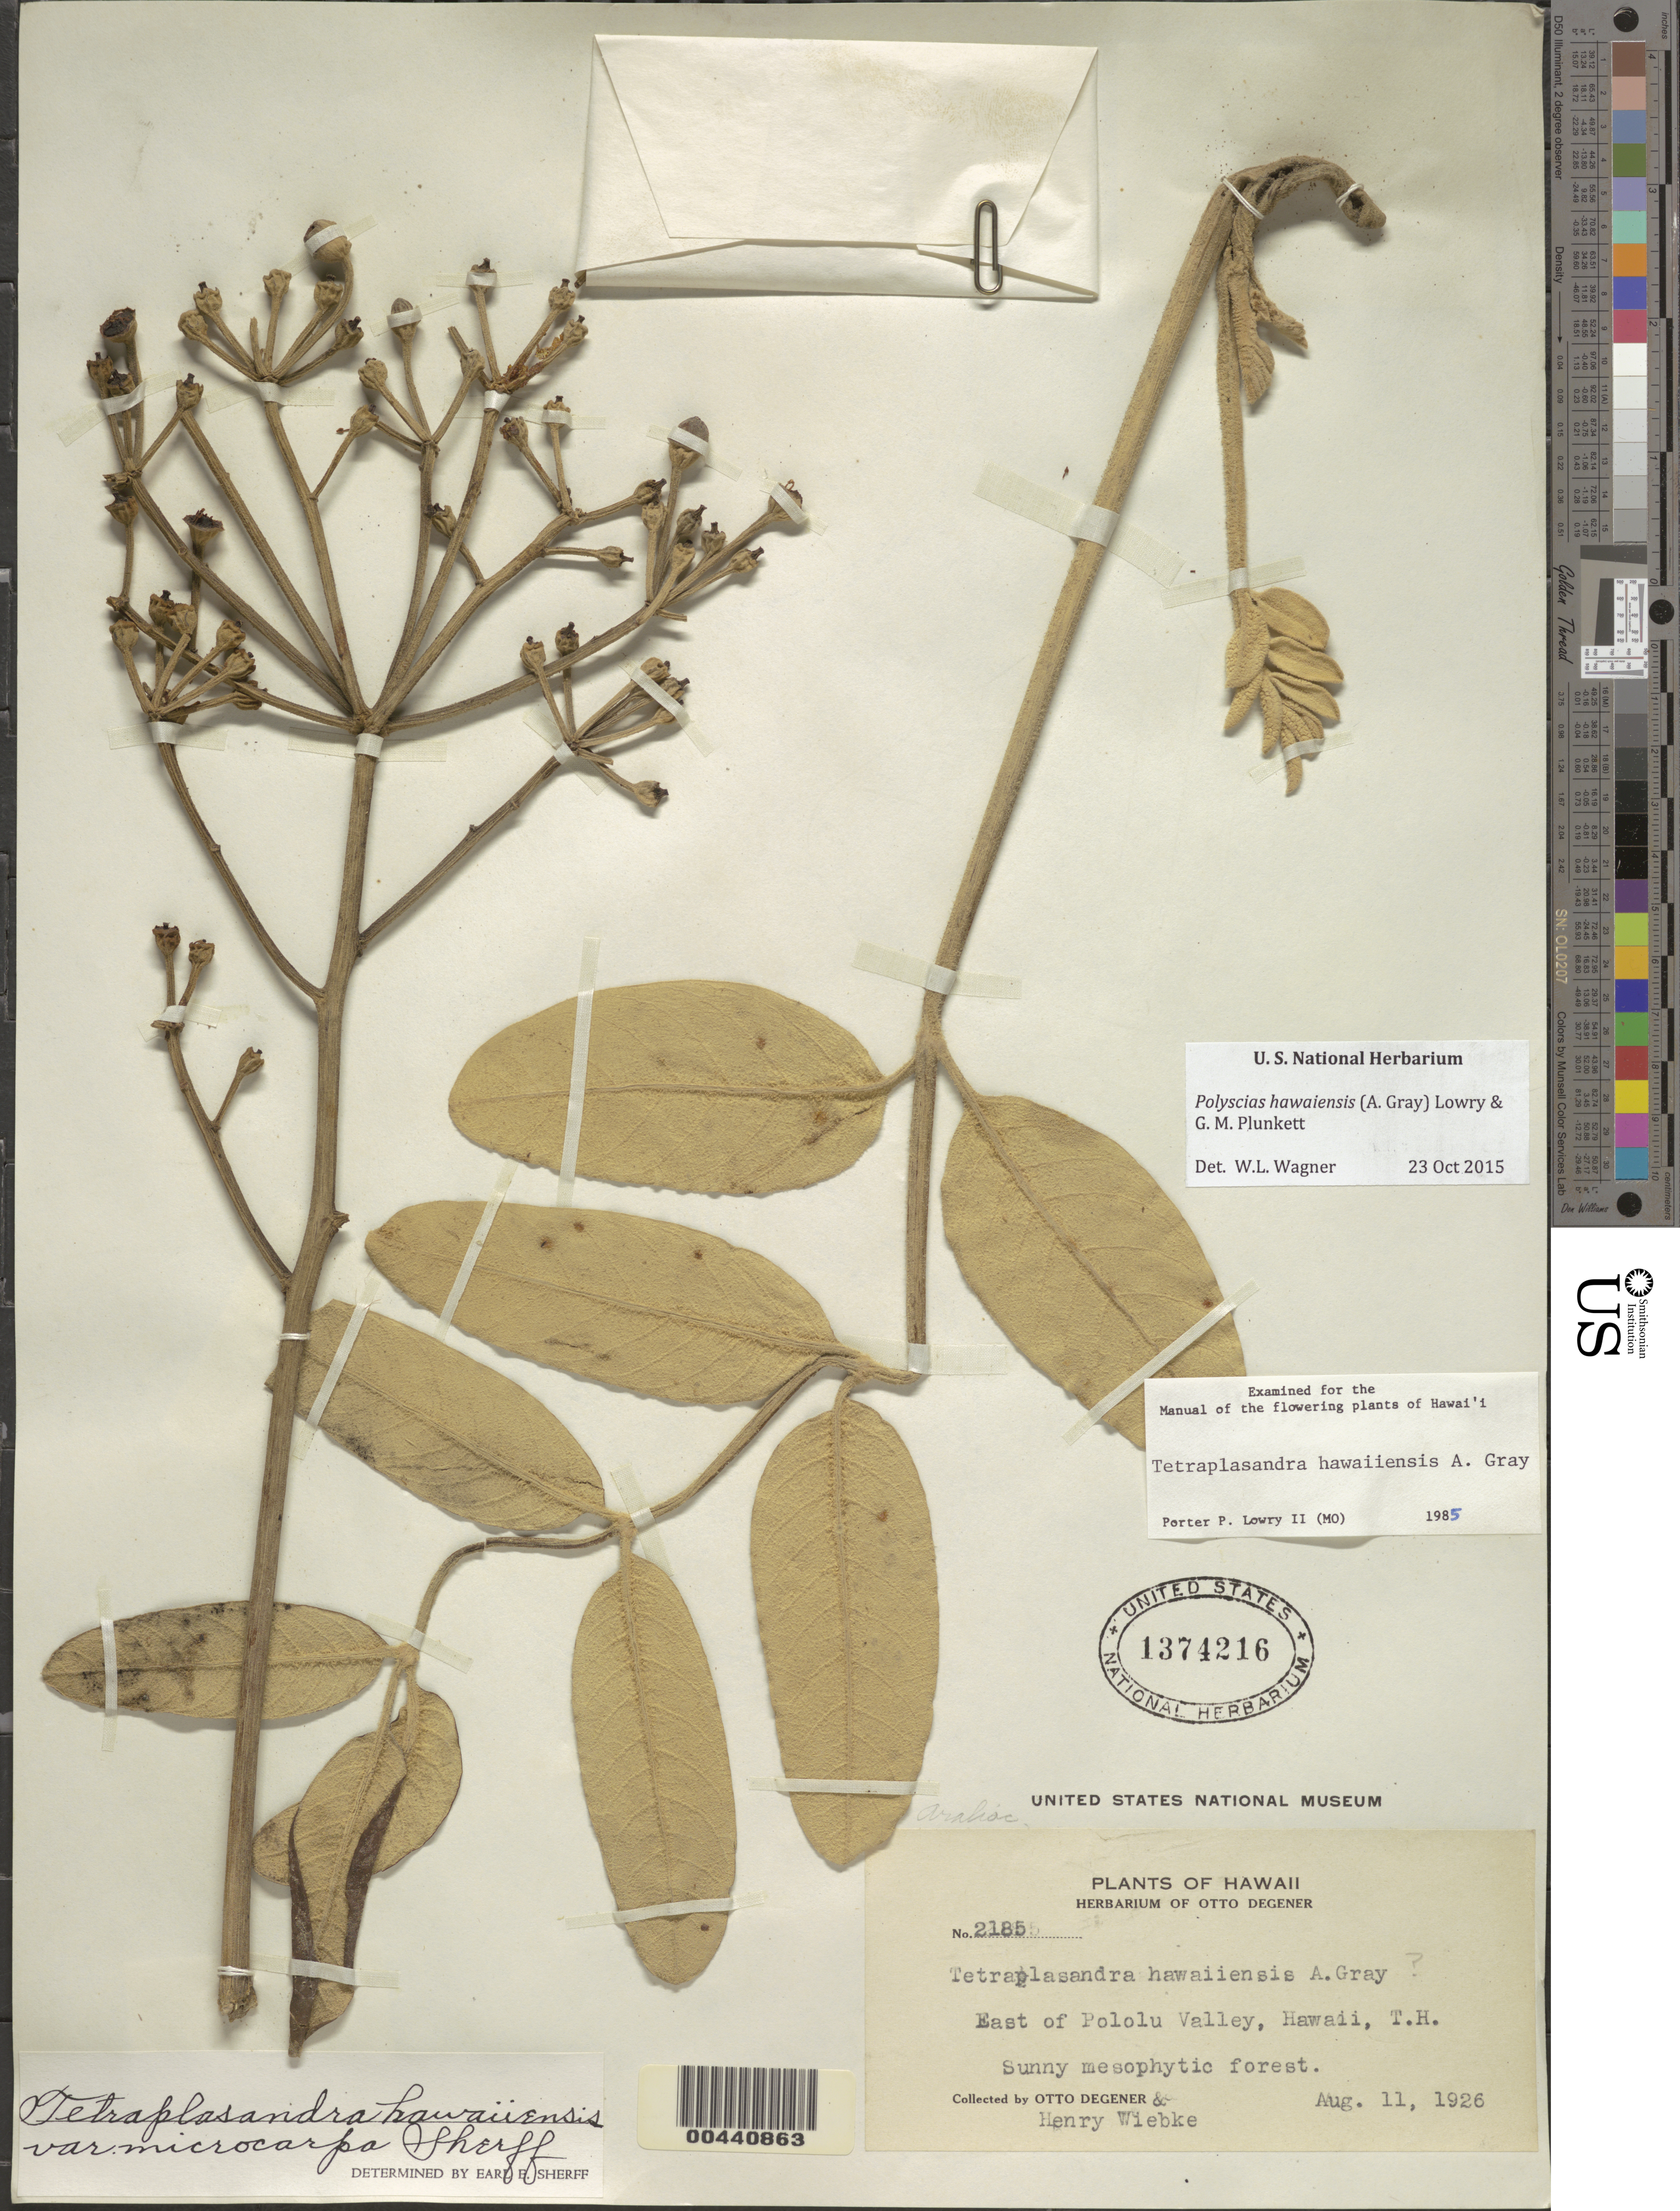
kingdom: Plantae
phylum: Tracheophyta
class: Magnoliopsida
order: Apiales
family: Araliaceae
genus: Polyscias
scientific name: Polyscias hawaiensis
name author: (A. Gray) Lowry & G. M. Plunkett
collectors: O. Degener & H. Weibke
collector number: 2185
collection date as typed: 11 Aug 1926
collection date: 1926-08-11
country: United States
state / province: Hawaii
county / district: Hawaii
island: Hawaii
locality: East of Pololu Valley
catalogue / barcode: US 1374216